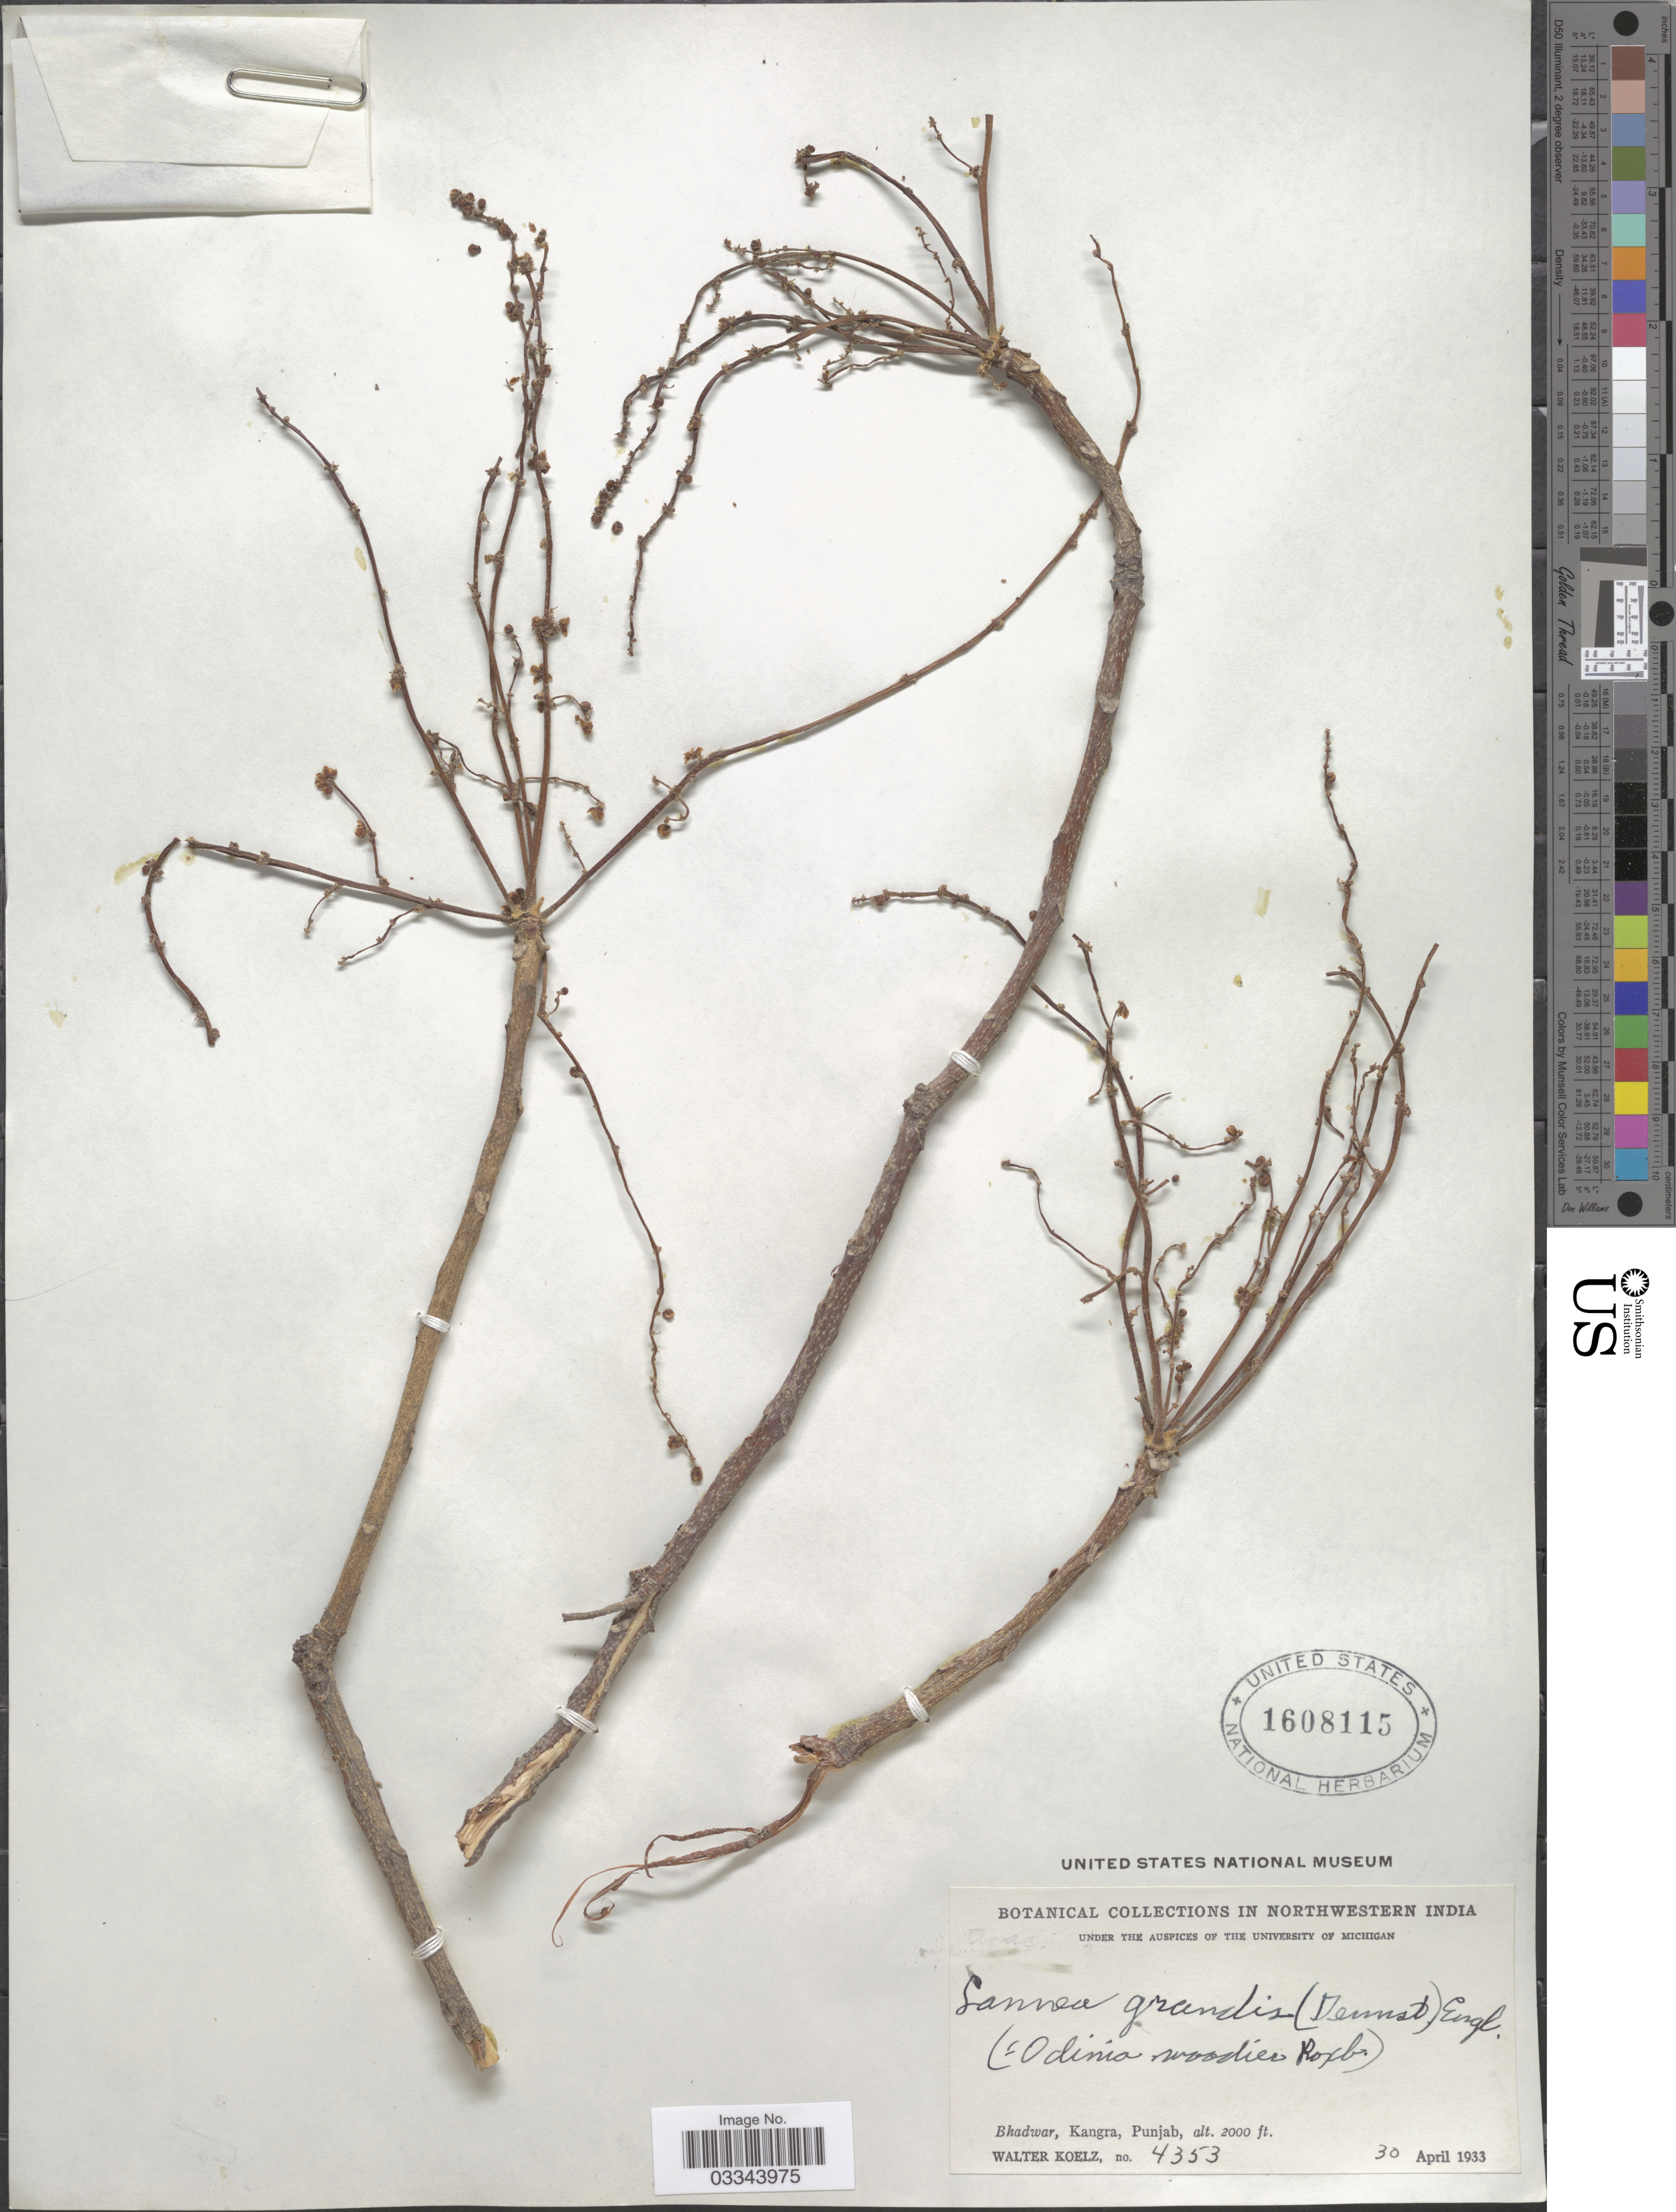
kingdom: Plantae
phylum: Tracheophyta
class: Magnoliopsida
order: Sapindales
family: Anacardiaceae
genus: Lannea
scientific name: Lannea grandis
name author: (Dennst.) Engl.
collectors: W. N. Koelz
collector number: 4353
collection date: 1933-04-30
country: India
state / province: Himachal Pradesh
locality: Northwestern India, Bhadwar, Kangra.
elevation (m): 610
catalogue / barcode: US 1608115